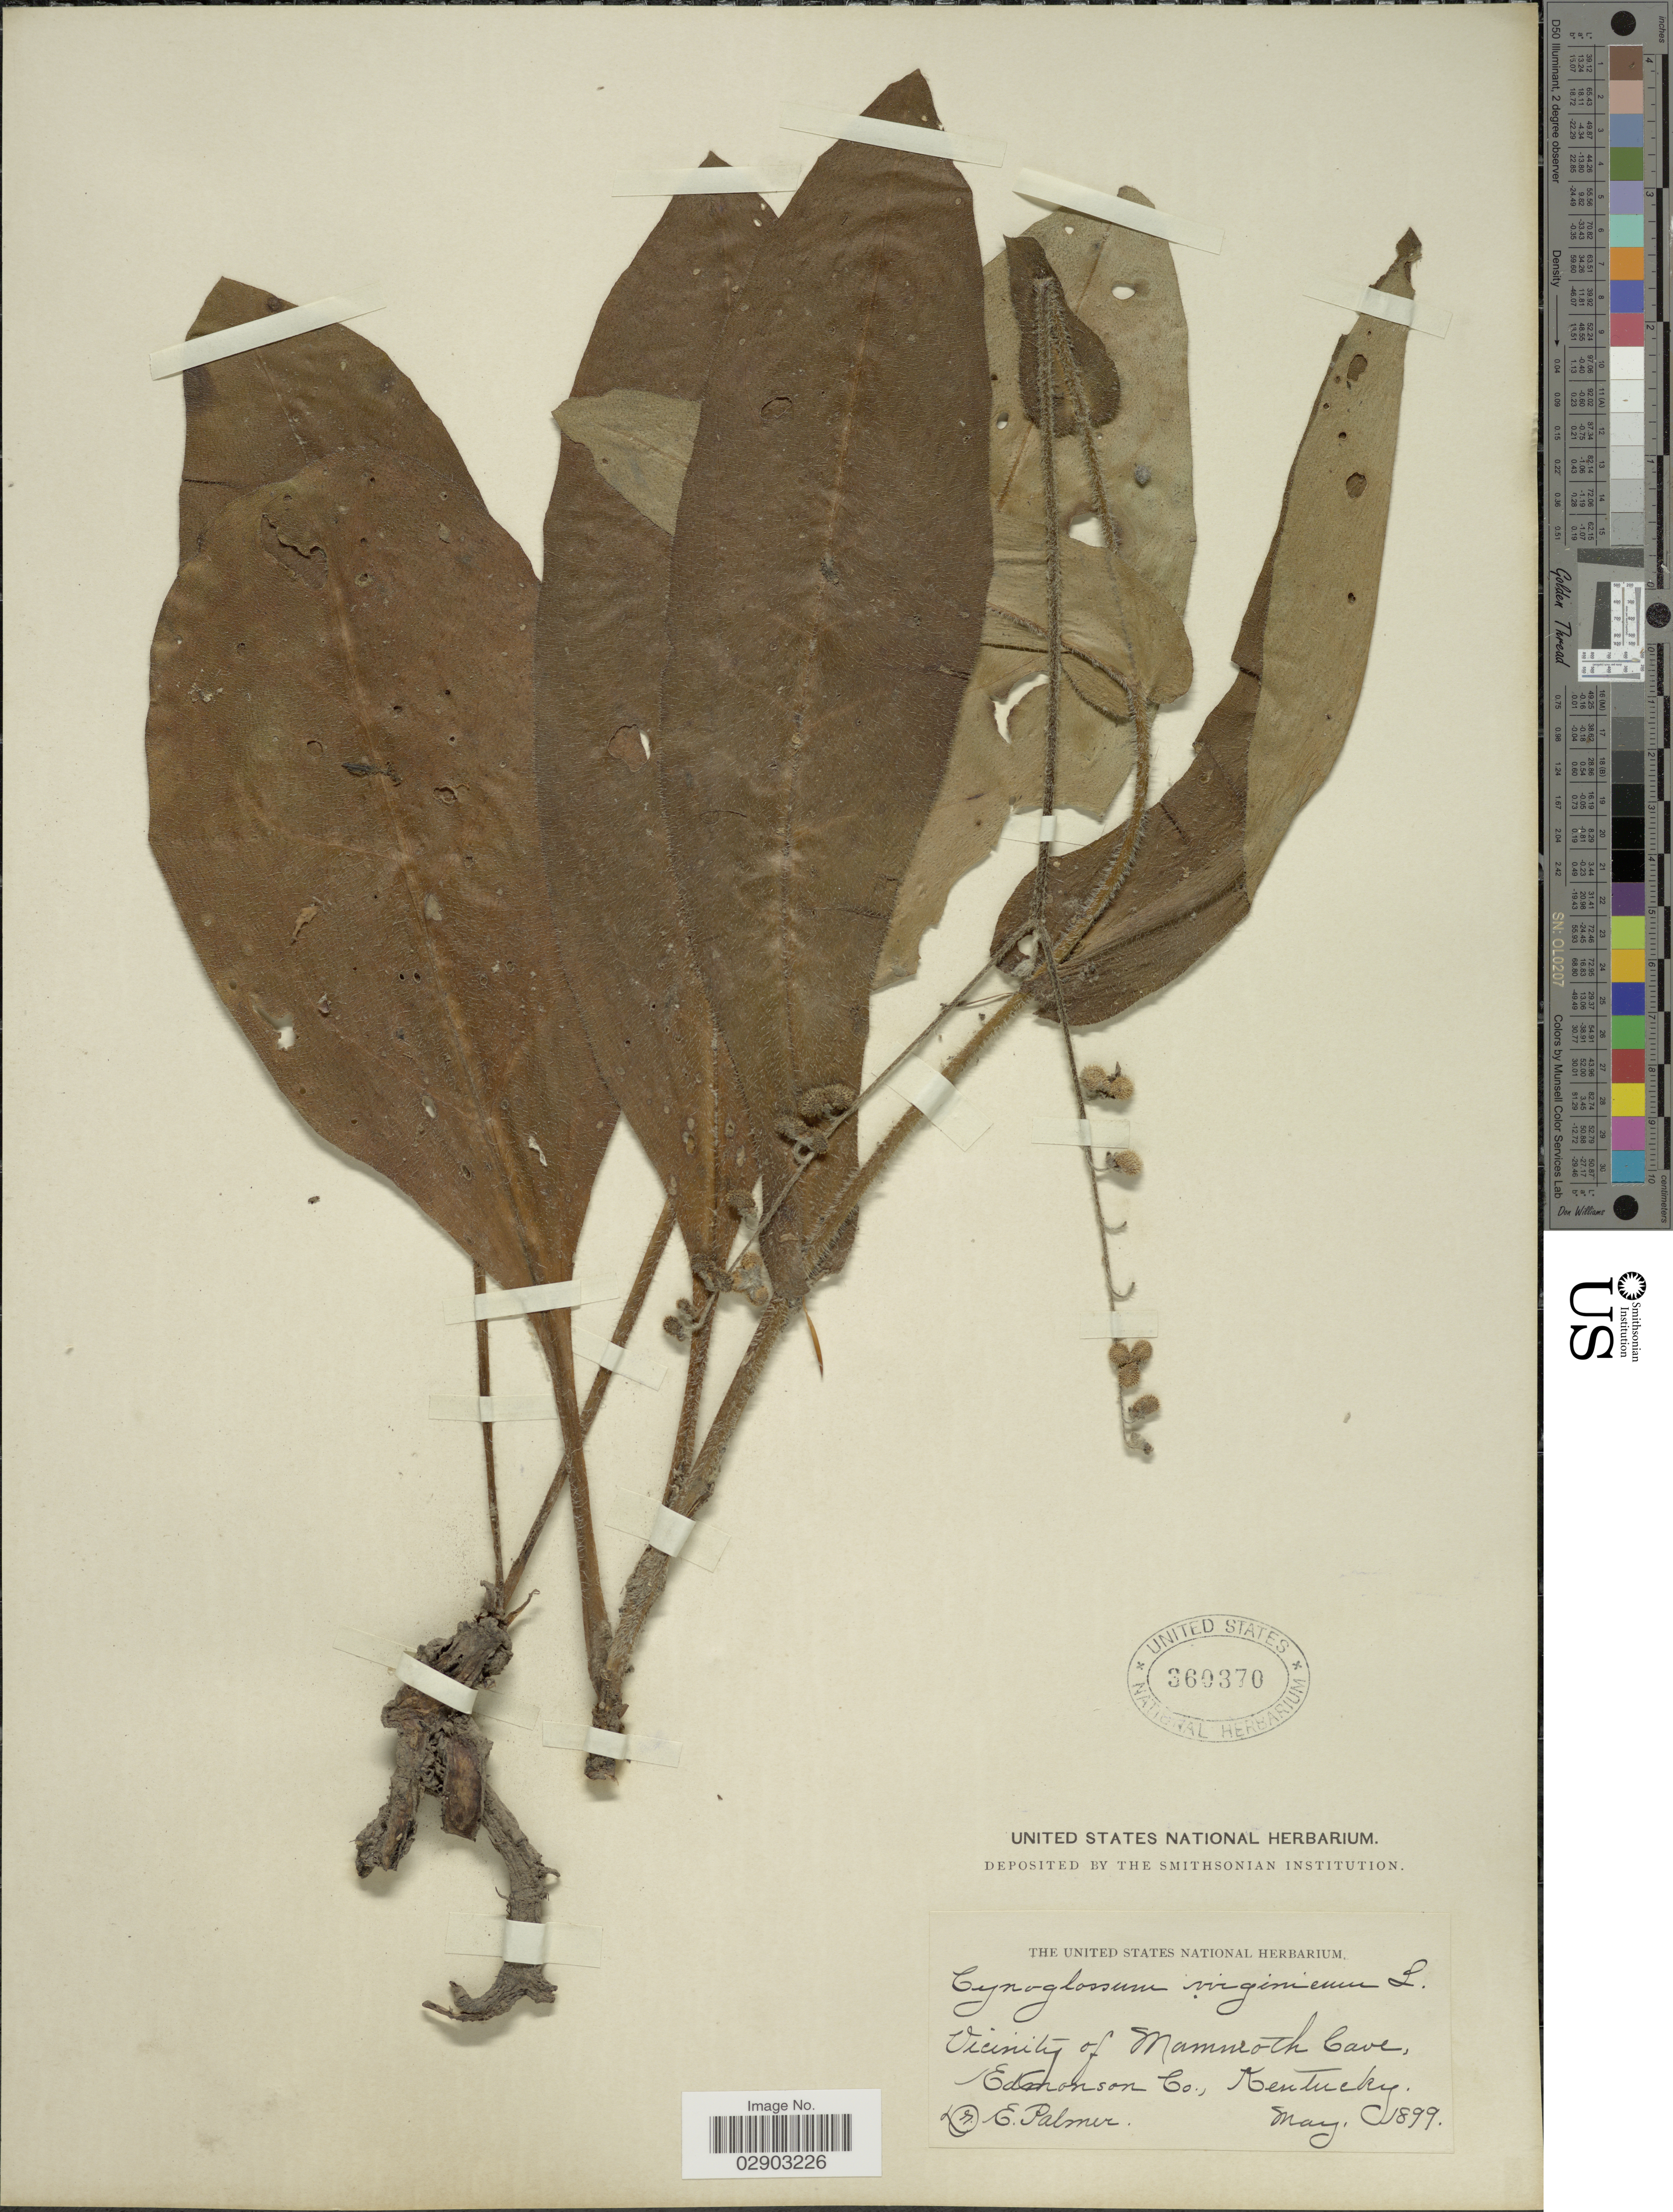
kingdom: Plantae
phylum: Tracheophyta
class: Magnoliopsida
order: Boraginales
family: Boraginaceae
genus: Cynoglossum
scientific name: Cynoglossum virginianum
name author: L.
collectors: E. Palmer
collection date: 1899-05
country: United States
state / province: Kentucky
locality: Vicinity of Mammoth Cave, Edmonson Co.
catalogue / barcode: US 360370